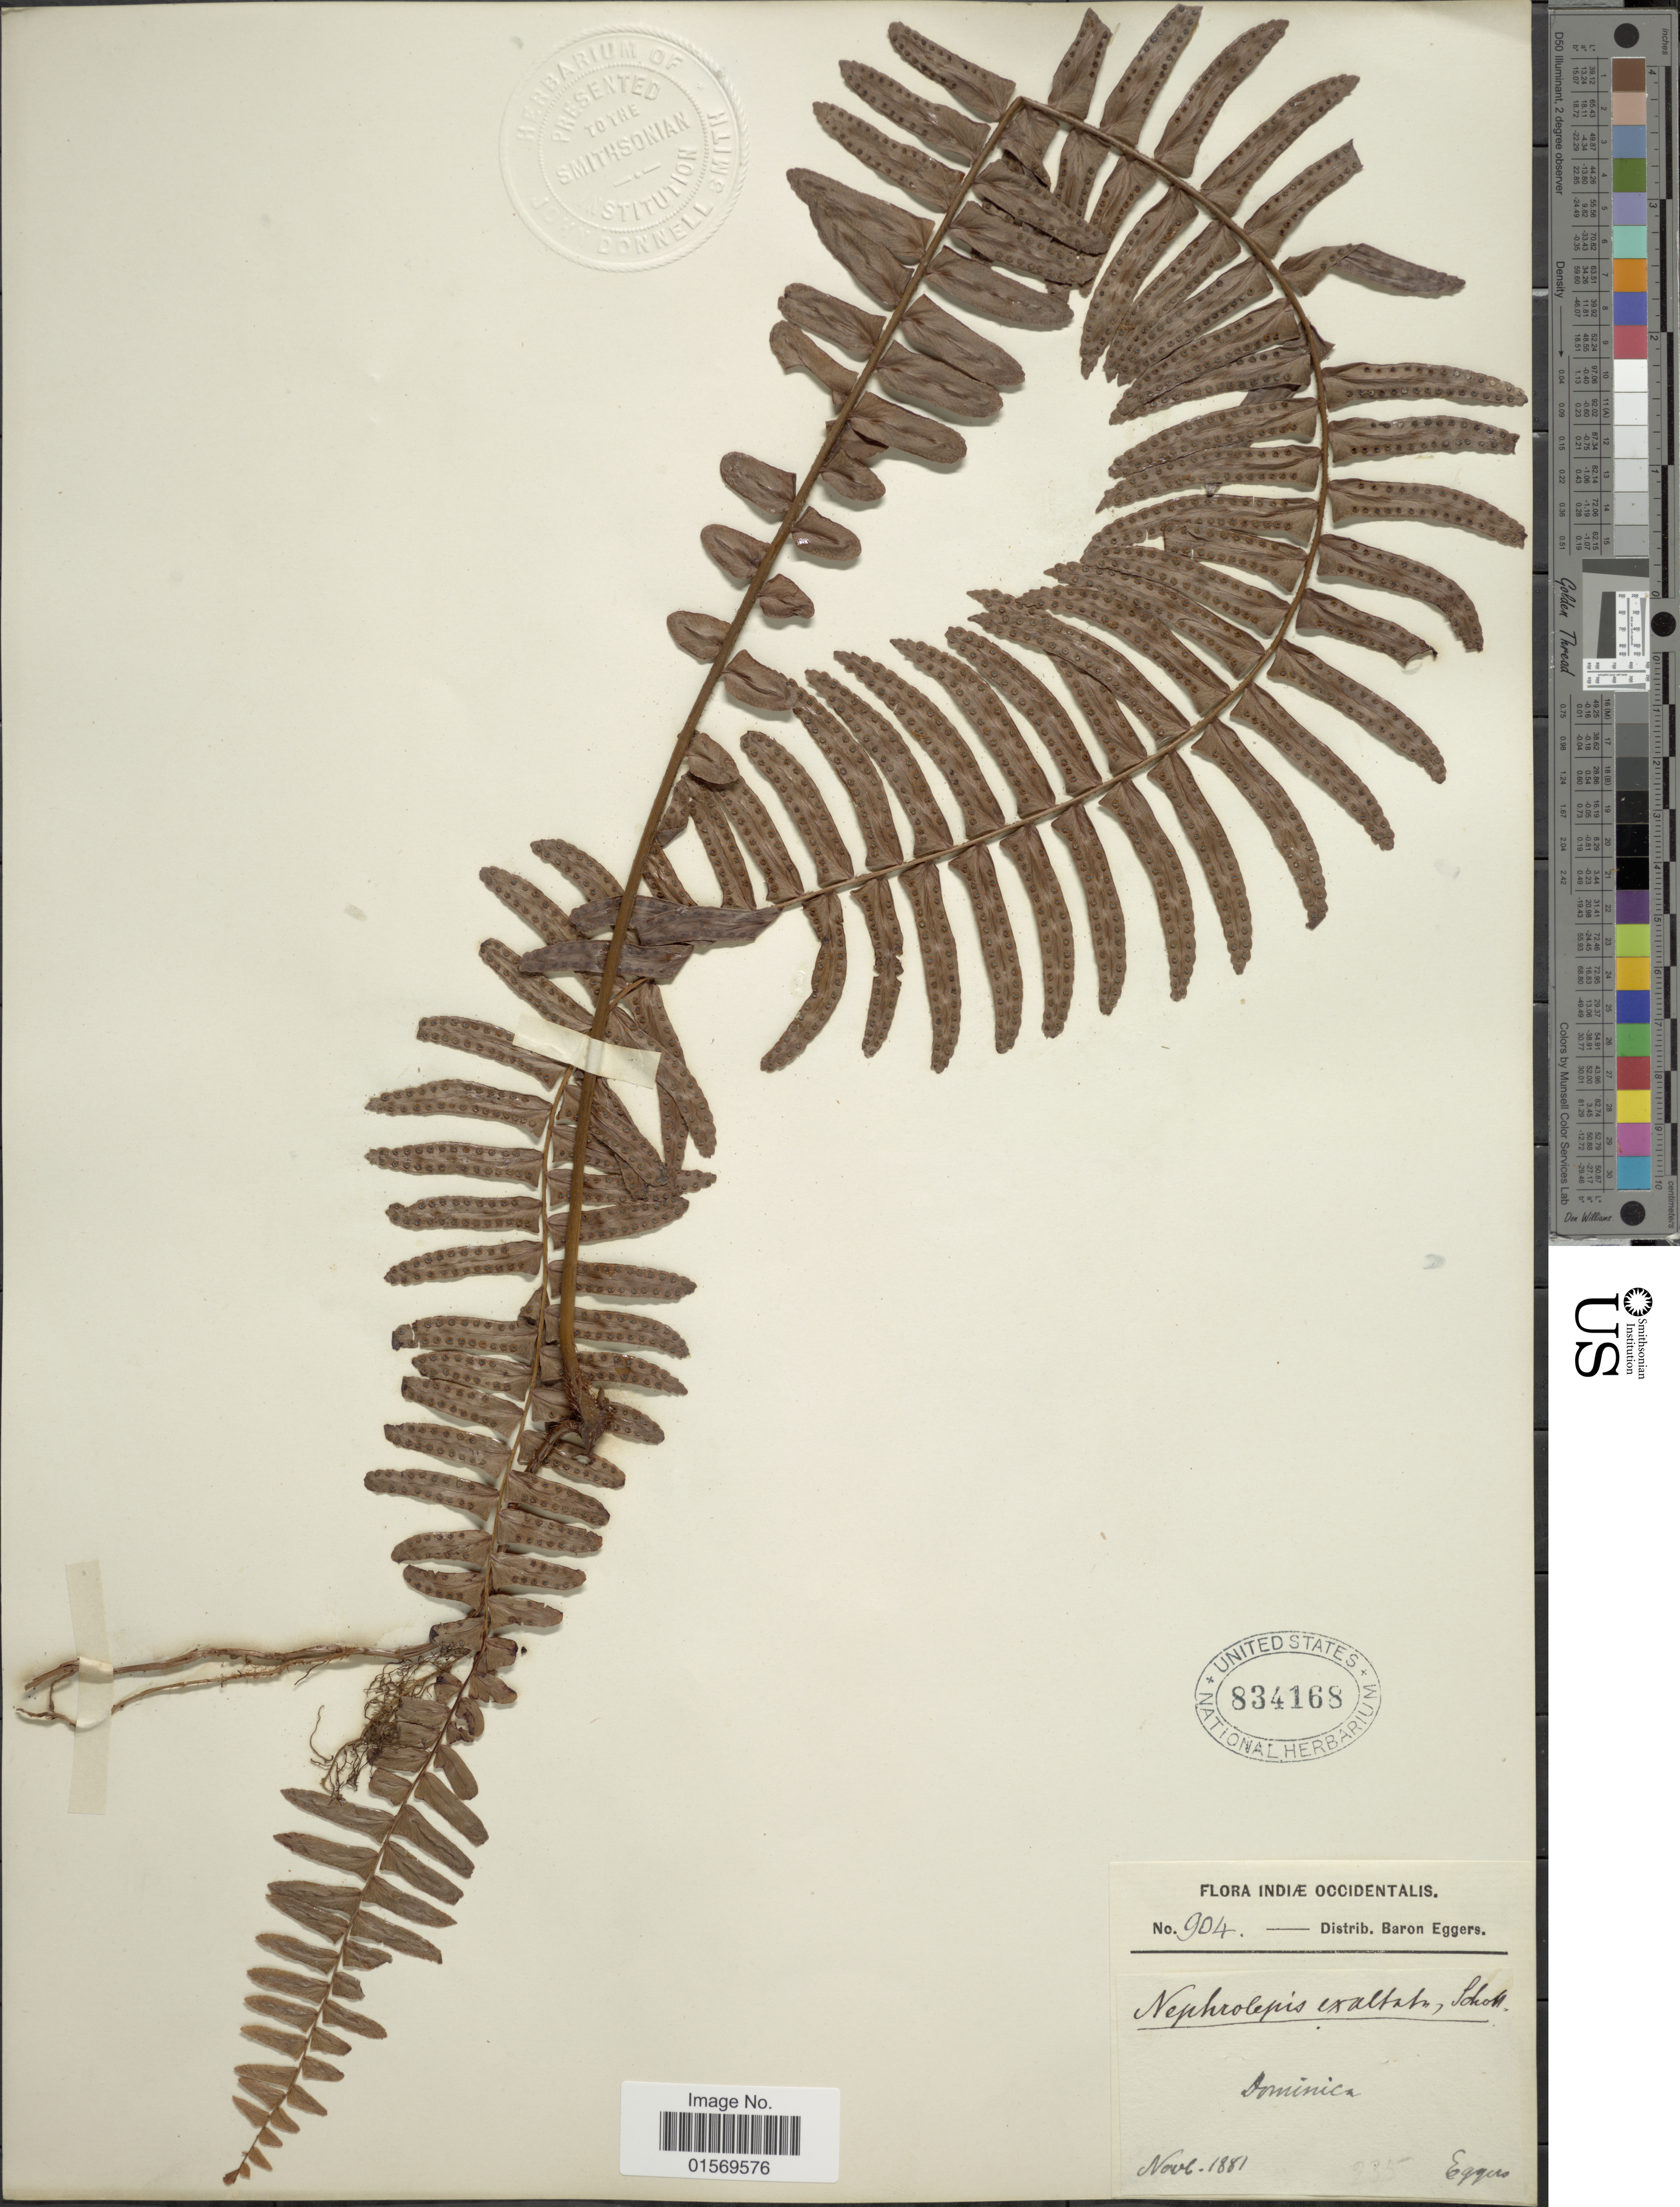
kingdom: Plantae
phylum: Tracheophyta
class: Polypodiopsida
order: Polypodiales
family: Nephrolepidaceae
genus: Nephrolepis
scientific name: Nephrolepis rivularis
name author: (Vahl) Mett. ex Krug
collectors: -. Eggers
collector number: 904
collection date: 1881-11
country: Dominica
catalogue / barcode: US 834168